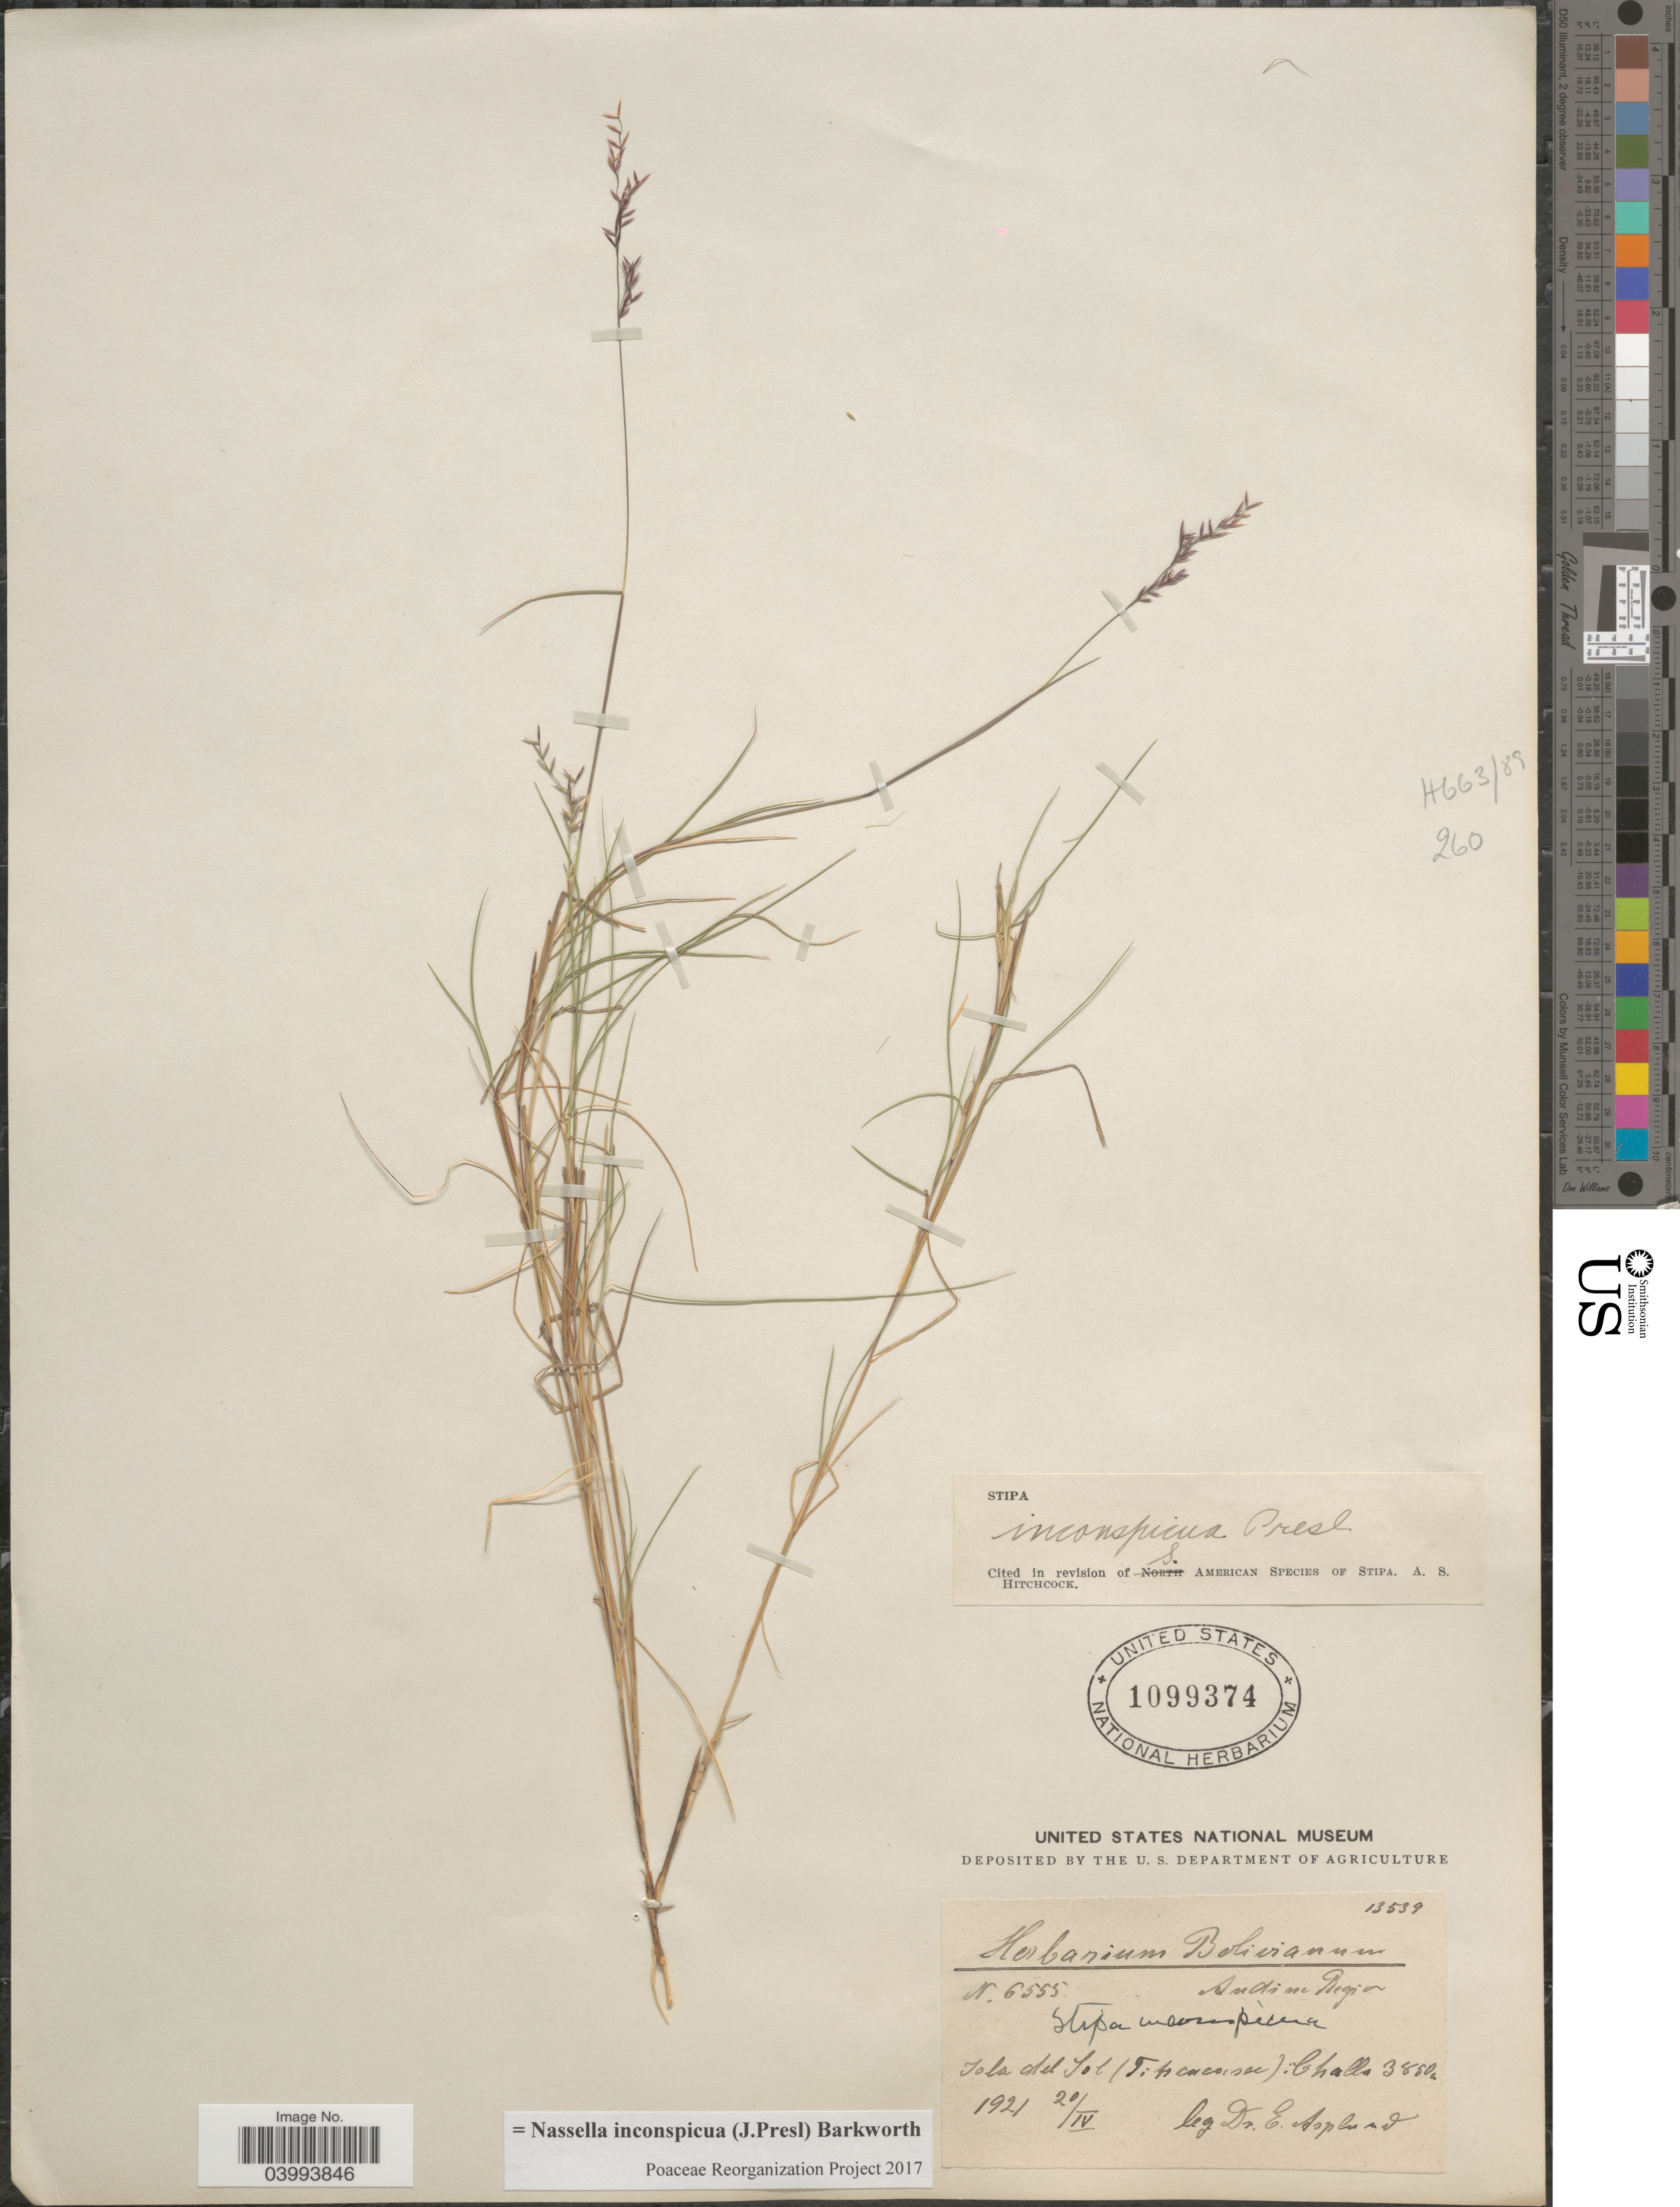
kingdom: Plantae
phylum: Tracheophyta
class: Liliopsida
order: Poales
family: Poaceae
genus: Nassella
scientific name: Nassella inconspicua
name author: (J. Presl) Barkworth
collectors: E. Asplund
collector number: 6555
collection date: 1921-04-20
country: Bolivia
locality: Andine Region. Isla del Sol (Titicacasee): Challa.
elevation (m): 3850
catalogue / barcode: US 1099374